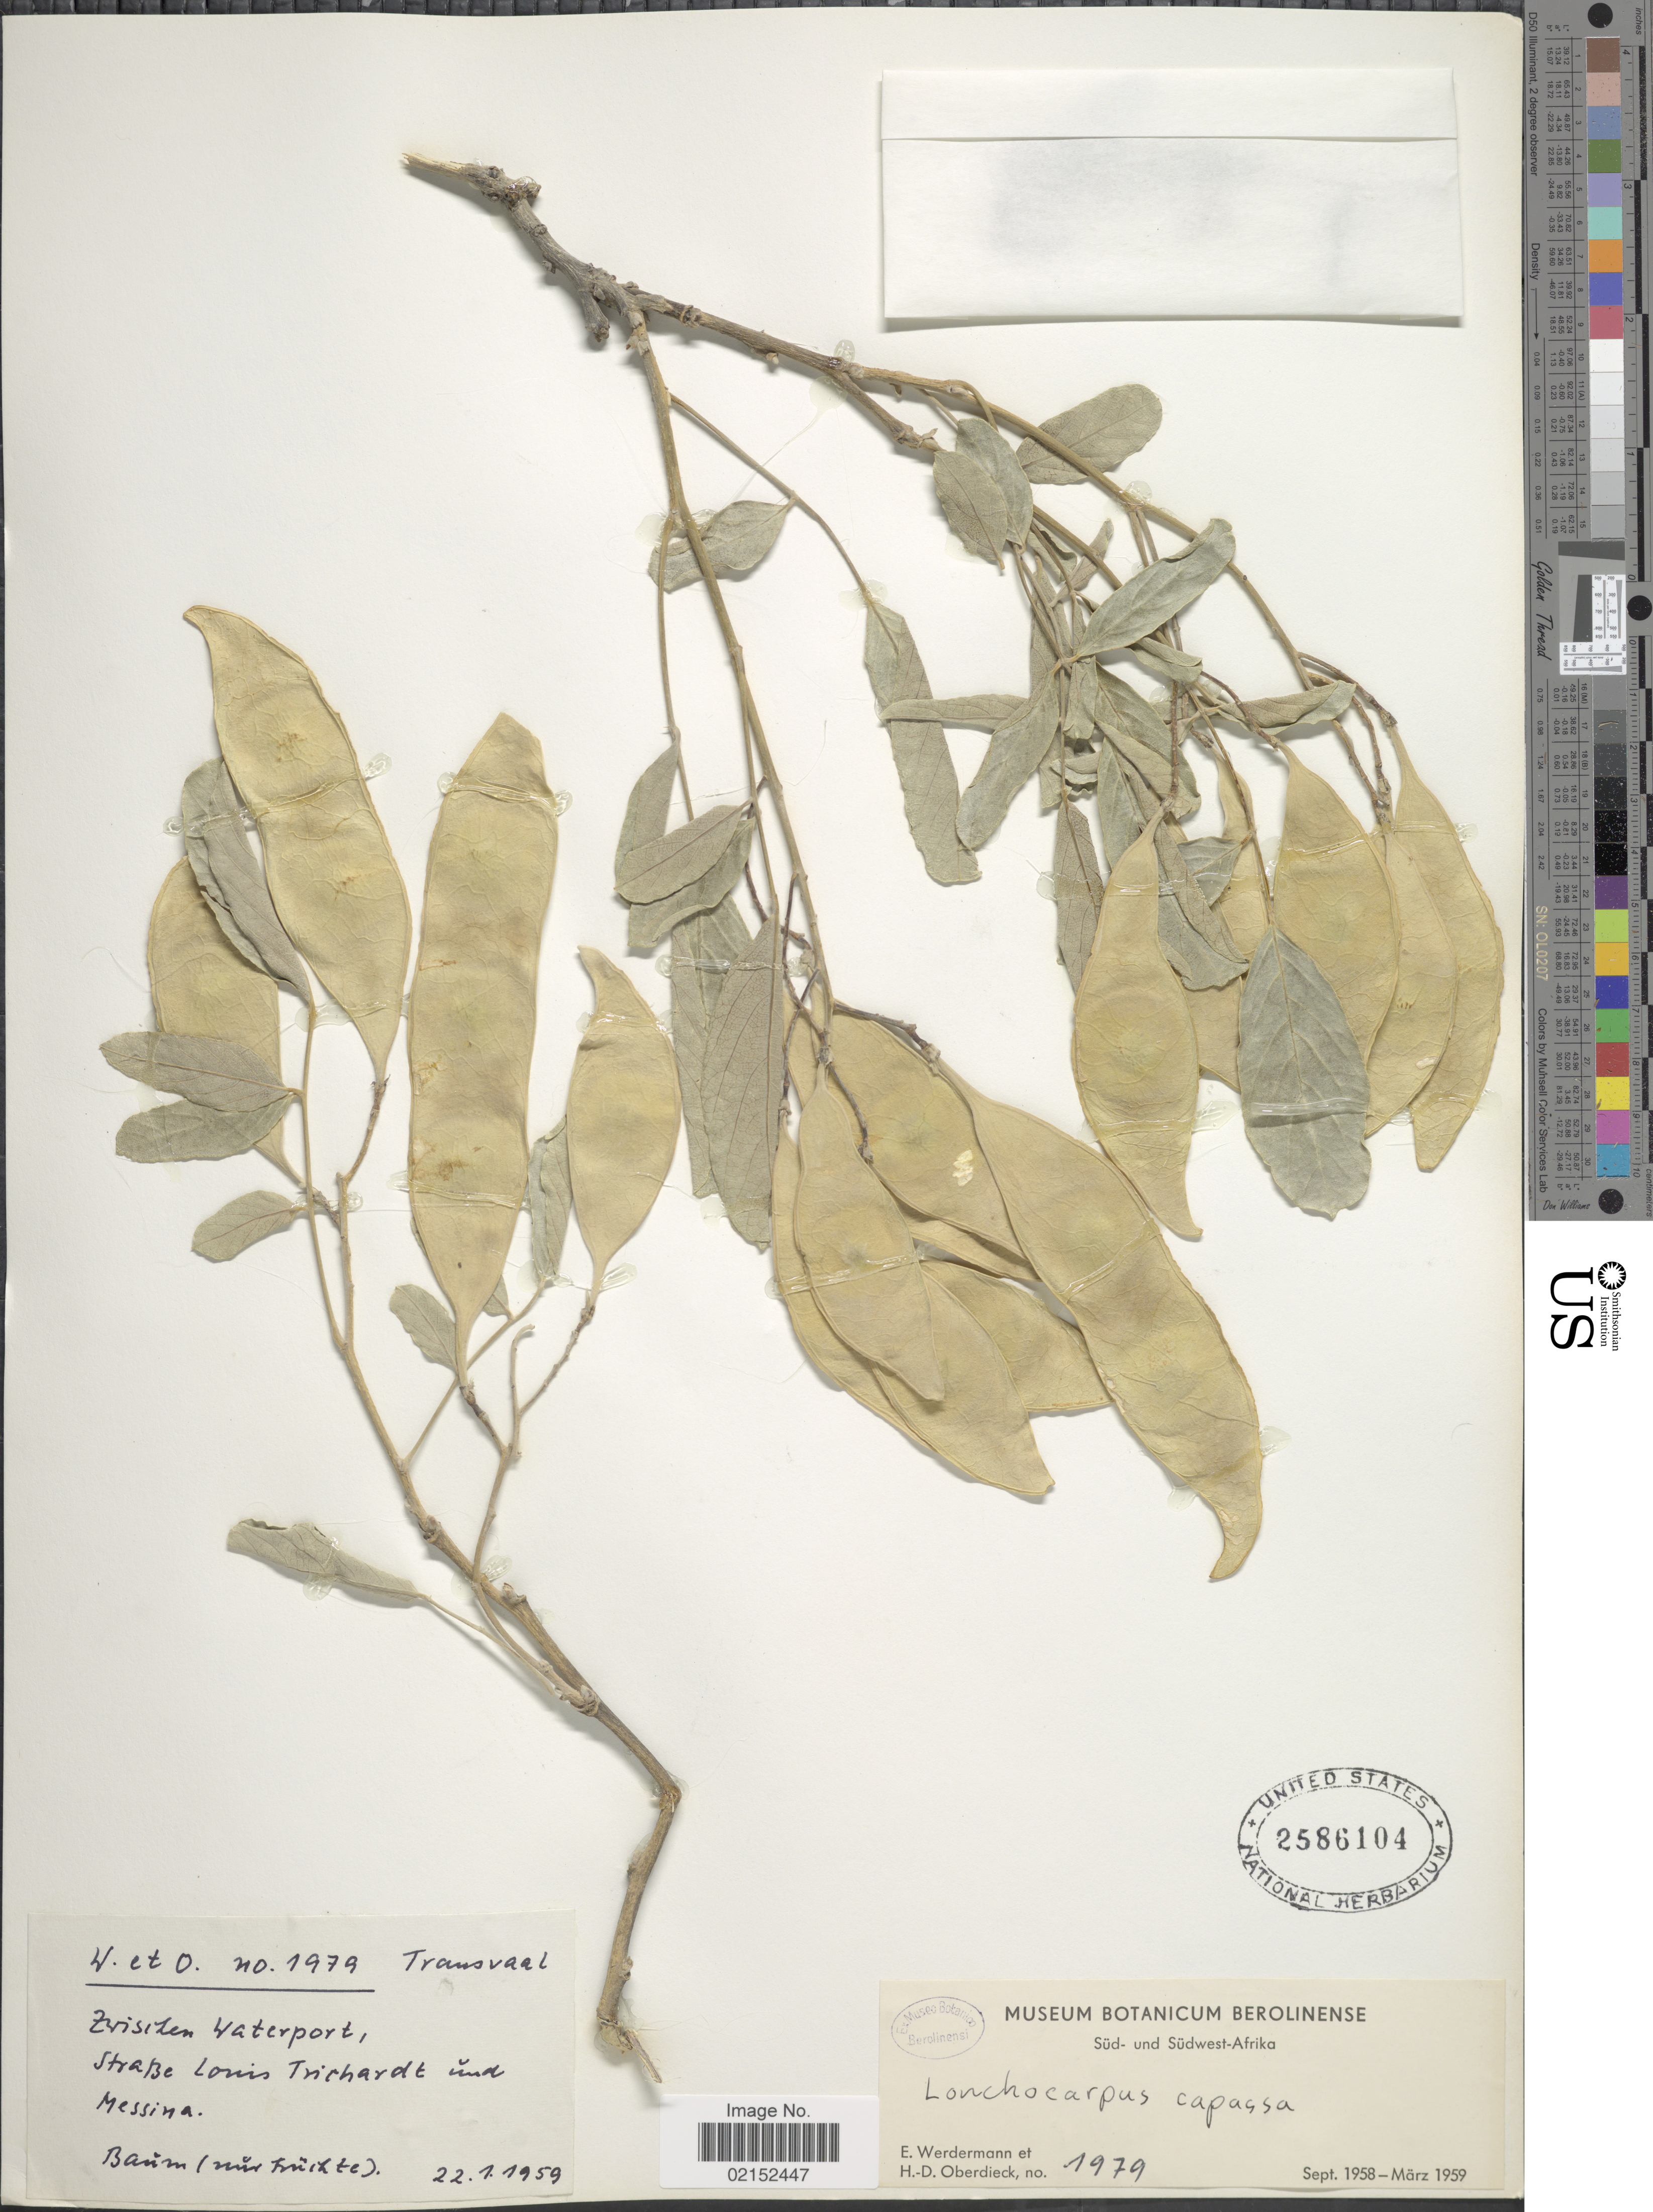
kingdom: Plantae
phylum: Tracheophyta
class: Magnoliopsida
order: Fabales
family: Fabaceae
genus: Lonchocarpus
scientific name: Lonchocarpus capassa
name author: Rolfe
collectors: E. Werdermann & H. Oberdieck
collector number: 1979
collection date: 1959-01-22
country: South Africa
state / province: Mpumalanga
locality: Süd- und Südwest-Afrika,Transvaal, Zwischen Waterport, StraBe Louis Trichardt und Messina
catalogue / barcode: US 2586104